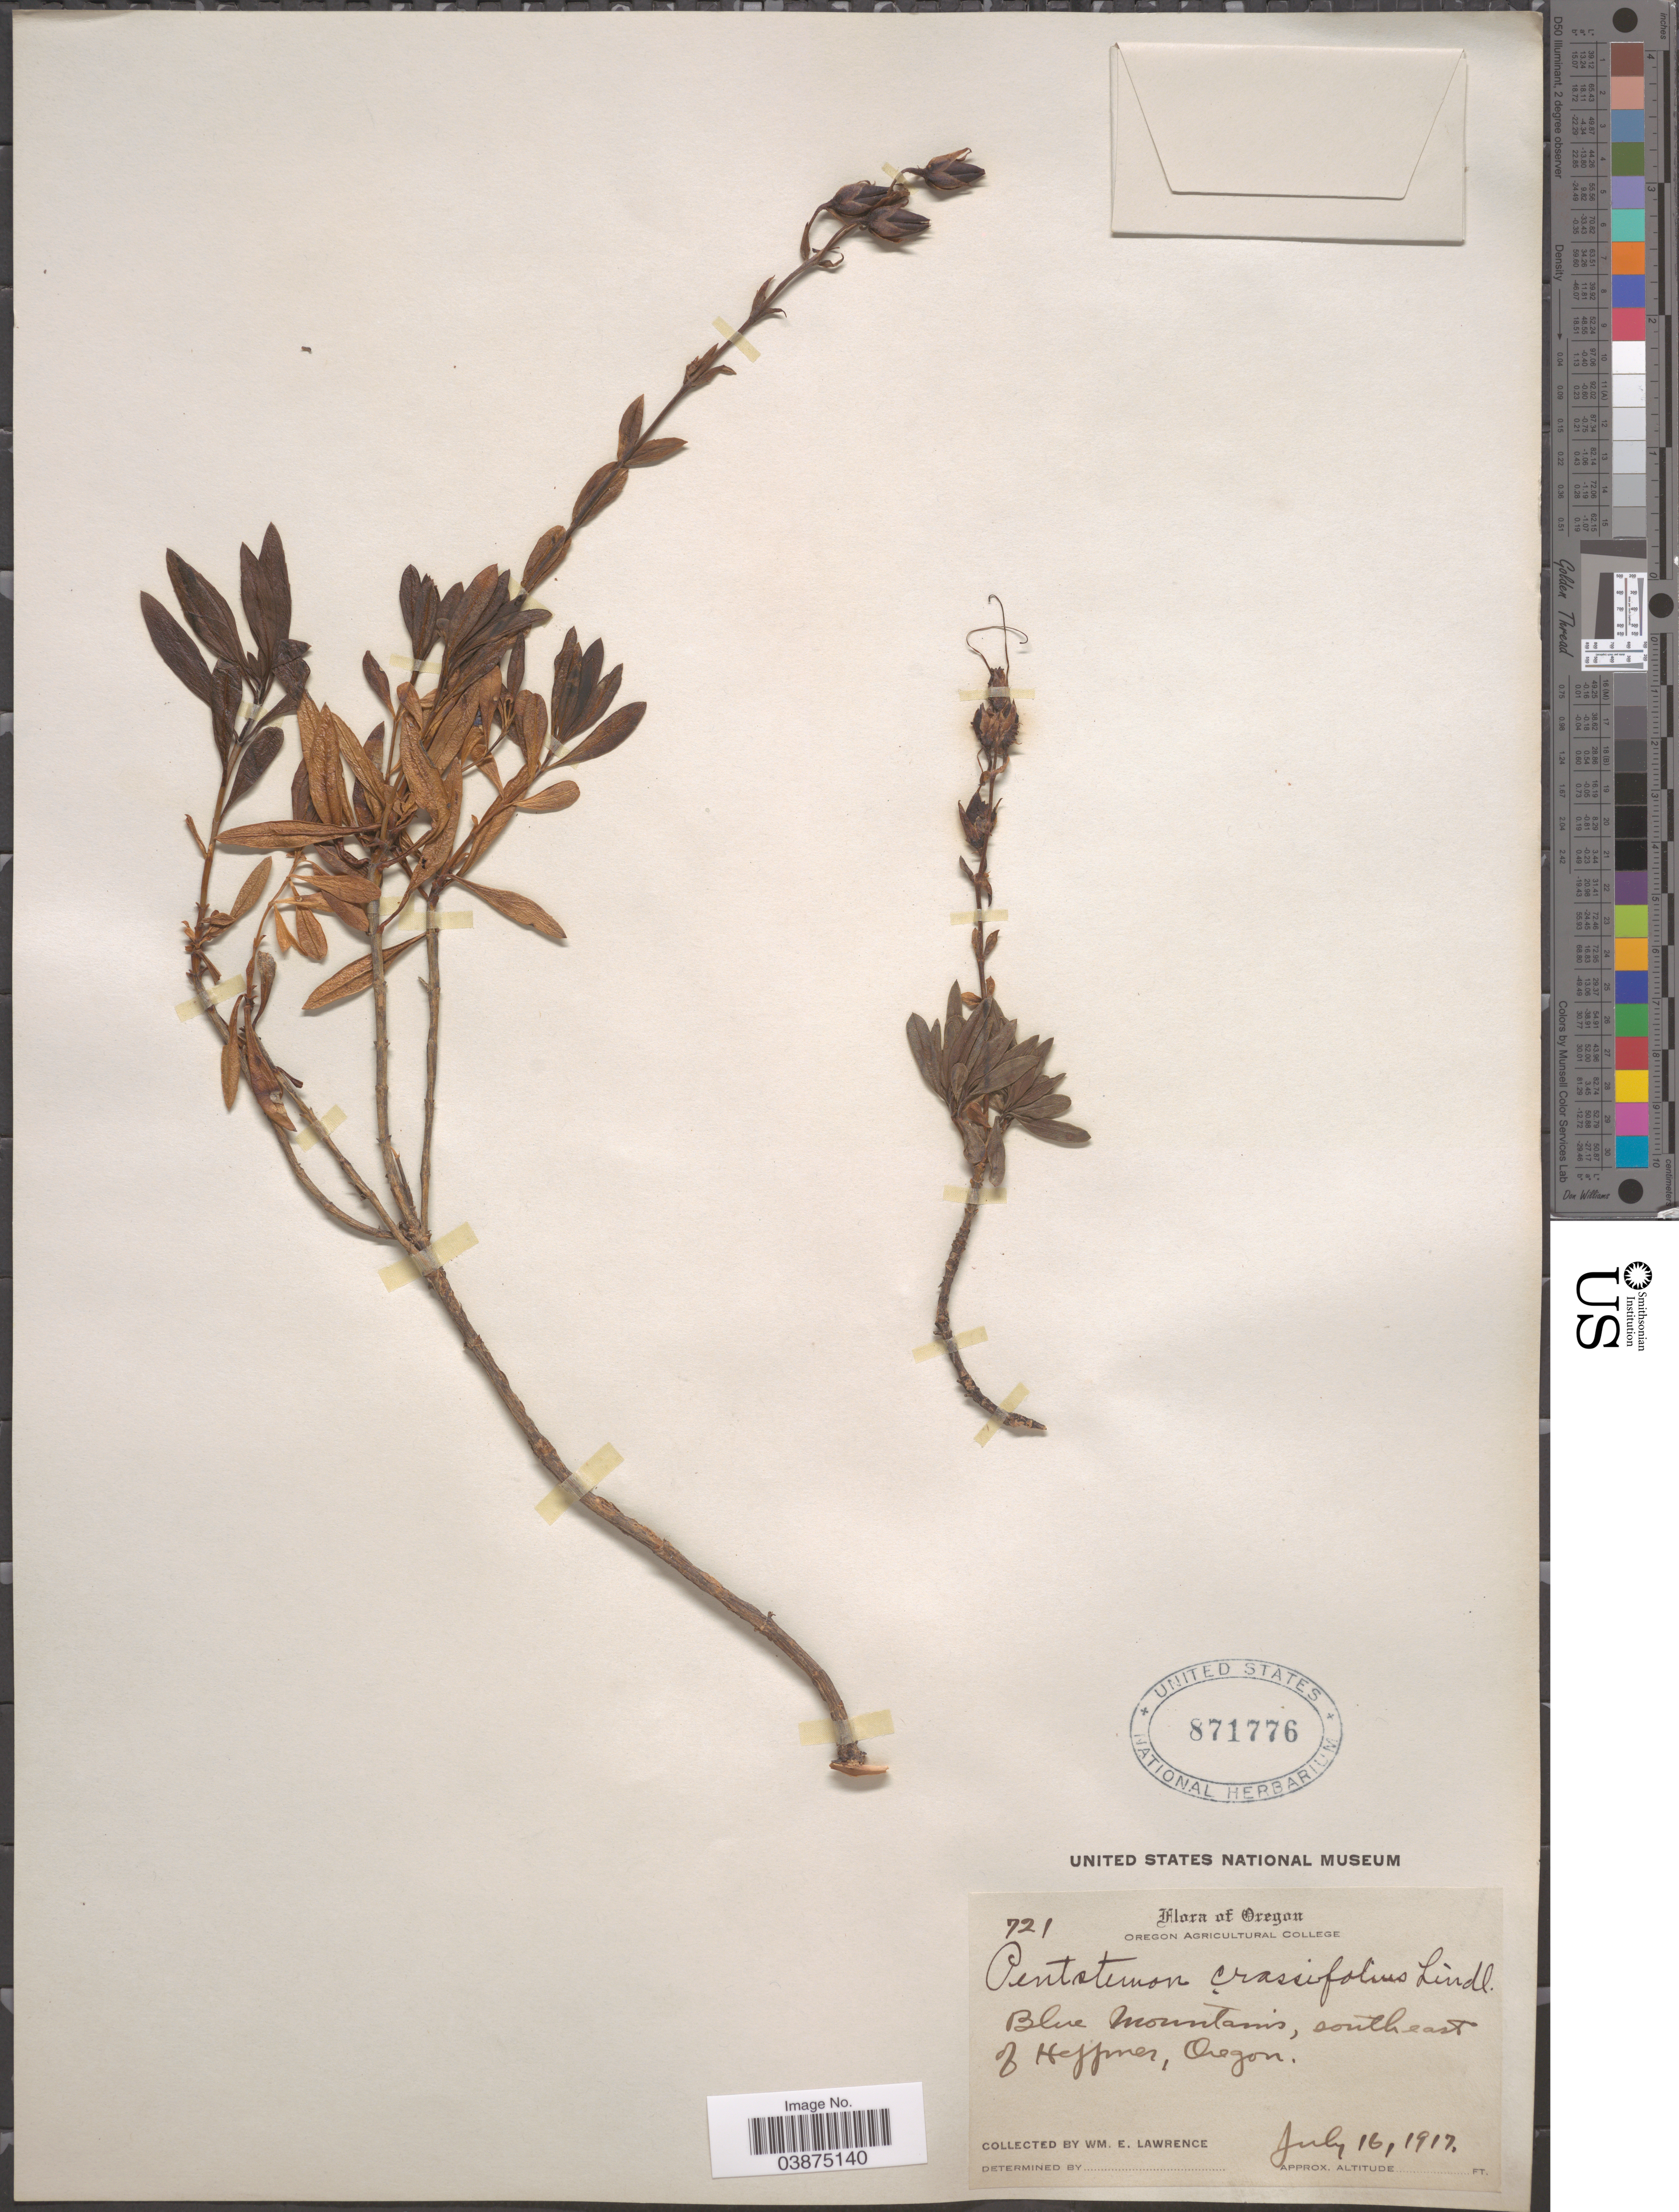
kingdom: Plantae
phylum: Tracheophyta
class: Magnoliopsida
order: Lamiales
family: Plantaginaceae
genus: Penstemon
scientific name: Penstemon fruticosus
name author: (Pursh) Greene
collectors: W. Lawrence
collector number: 721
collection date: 1917-07-16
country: United States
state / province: Oregon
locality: Blue Mountains, southeast of Heppner.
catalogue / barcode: US 871776